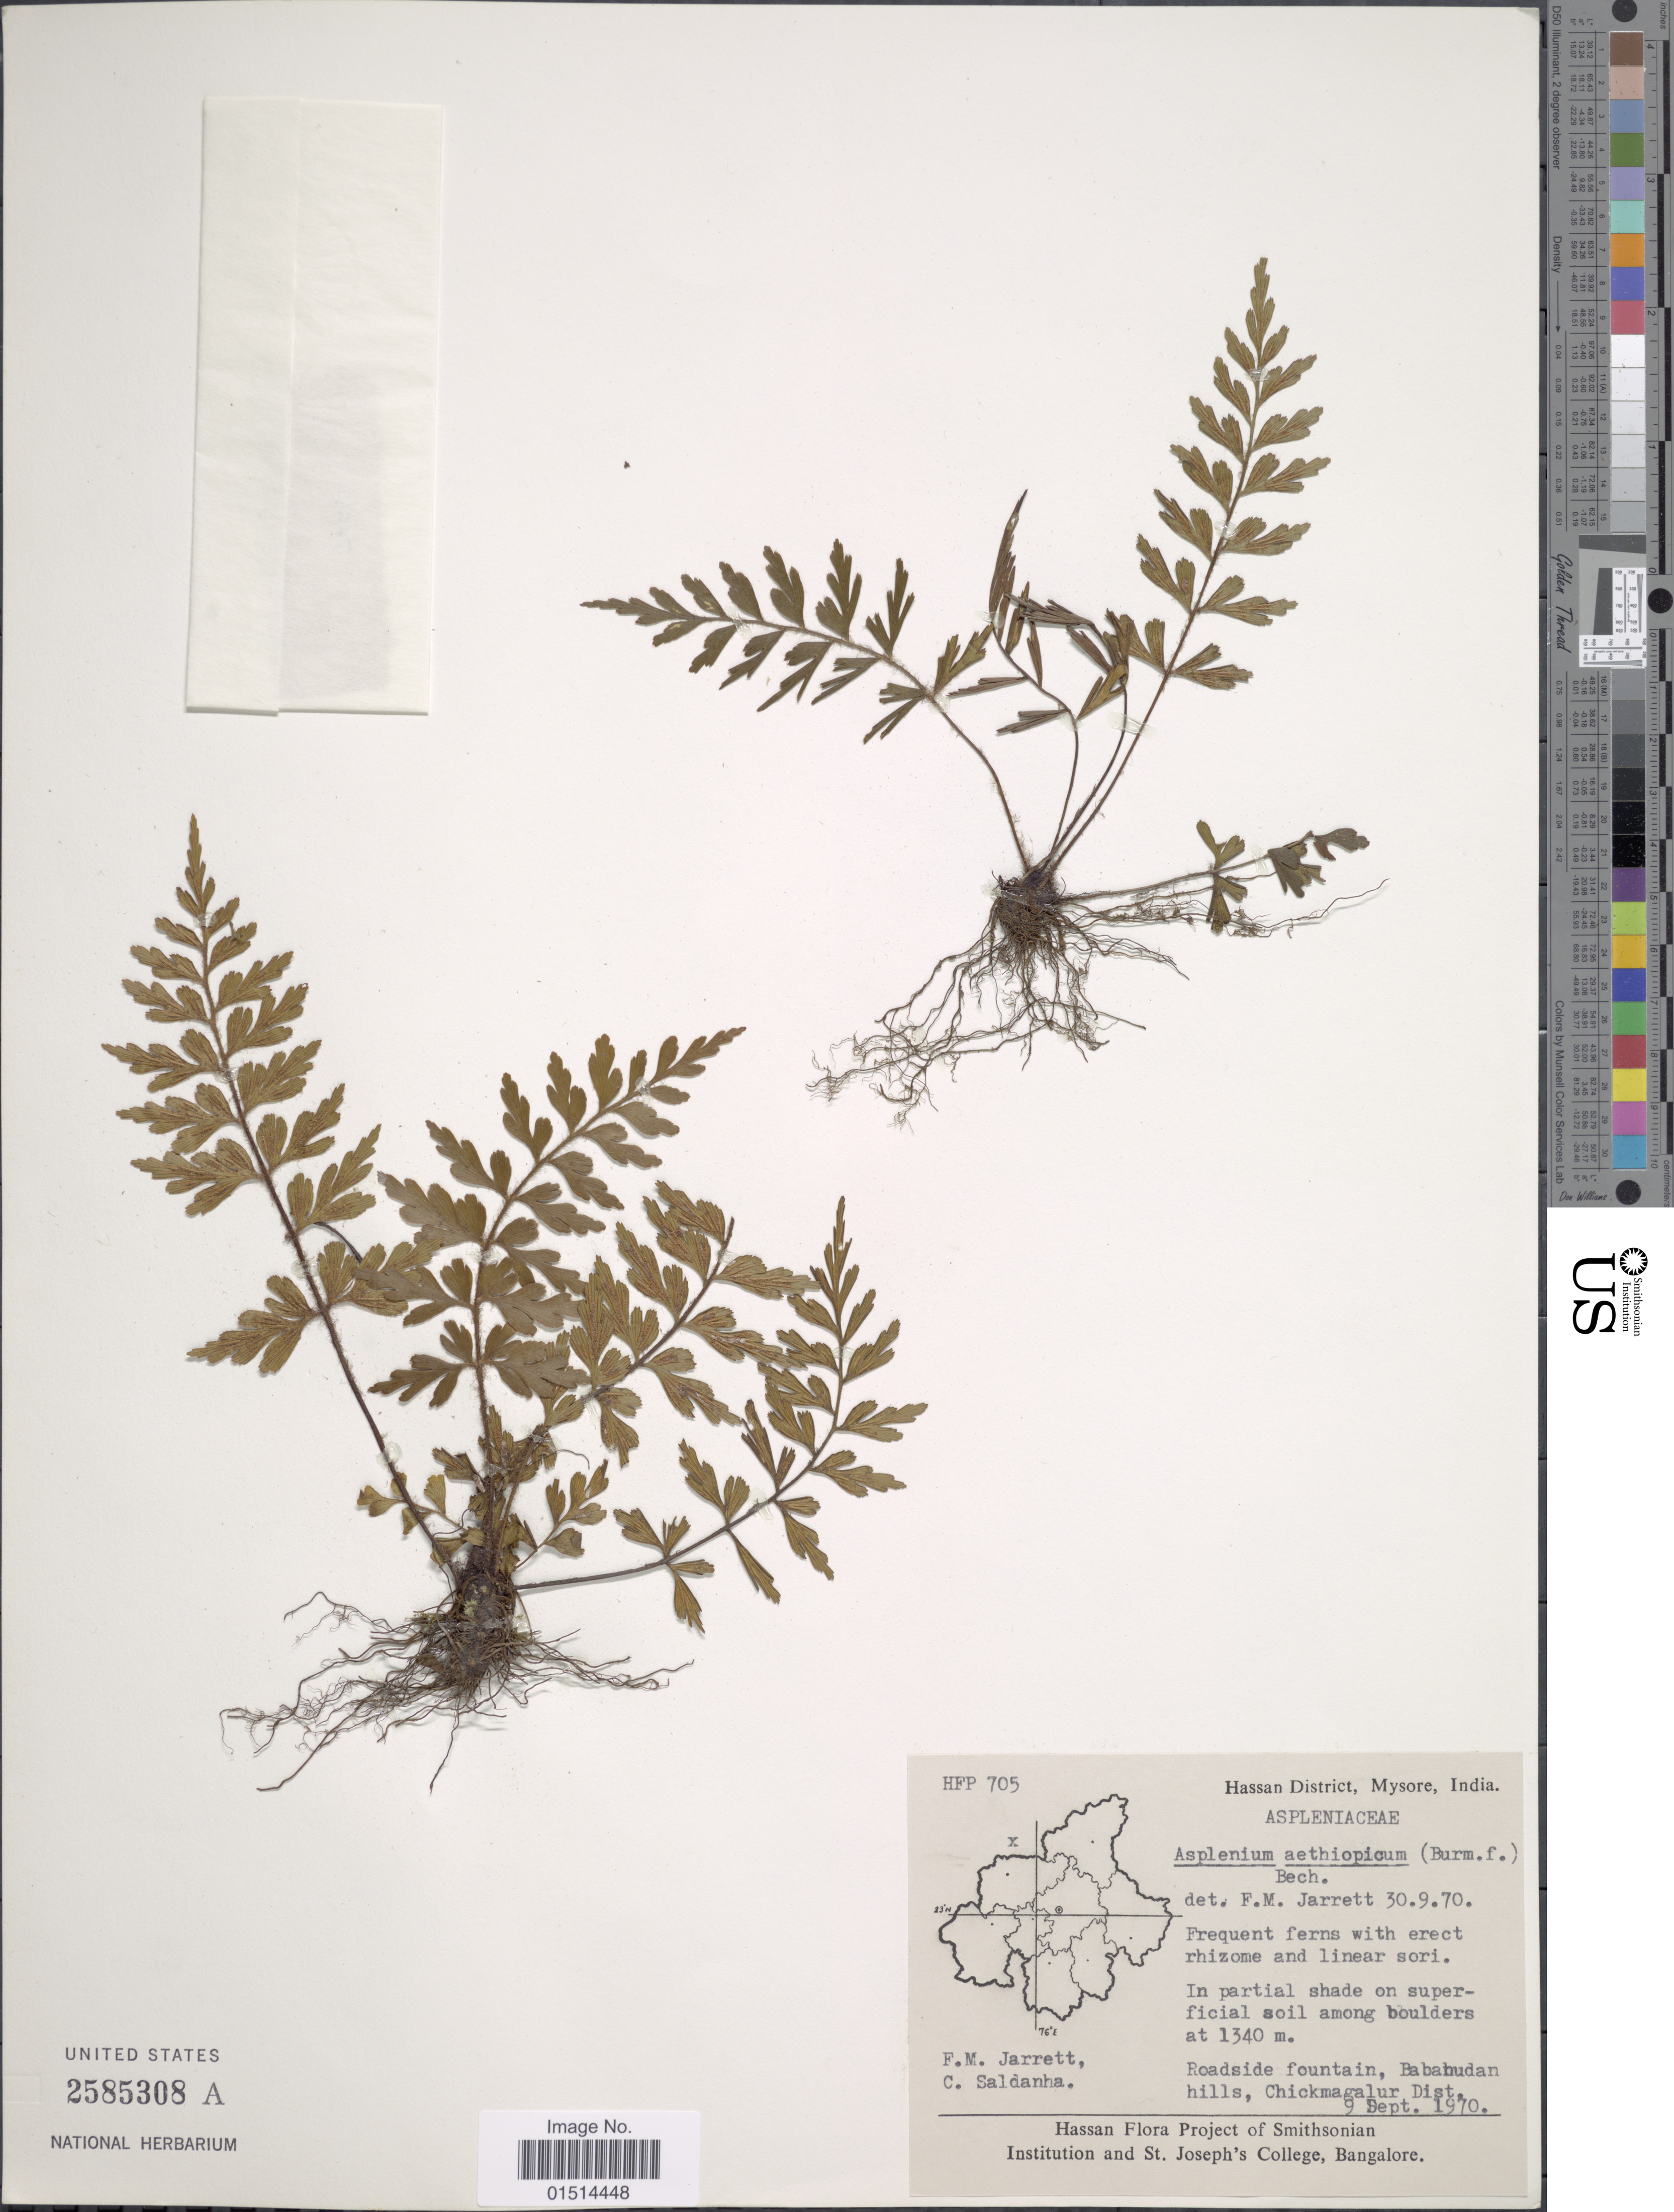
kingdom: Plantae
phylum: Tracheophyta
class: Polypodiopsida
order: Polypodiales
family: Aspleniaceae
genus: Asplenium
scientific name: Asplenium aethiopicum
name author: (Burm. f.) Bech.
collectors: F. M. Jarrett & C. Saldanha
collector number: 705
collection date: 1970-09-09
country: India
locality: Hassan District, Mysore, India, roadside fountain, Babahudan hills, Chickmagalur Dist.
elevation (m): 1340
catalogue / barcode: US 2585308A